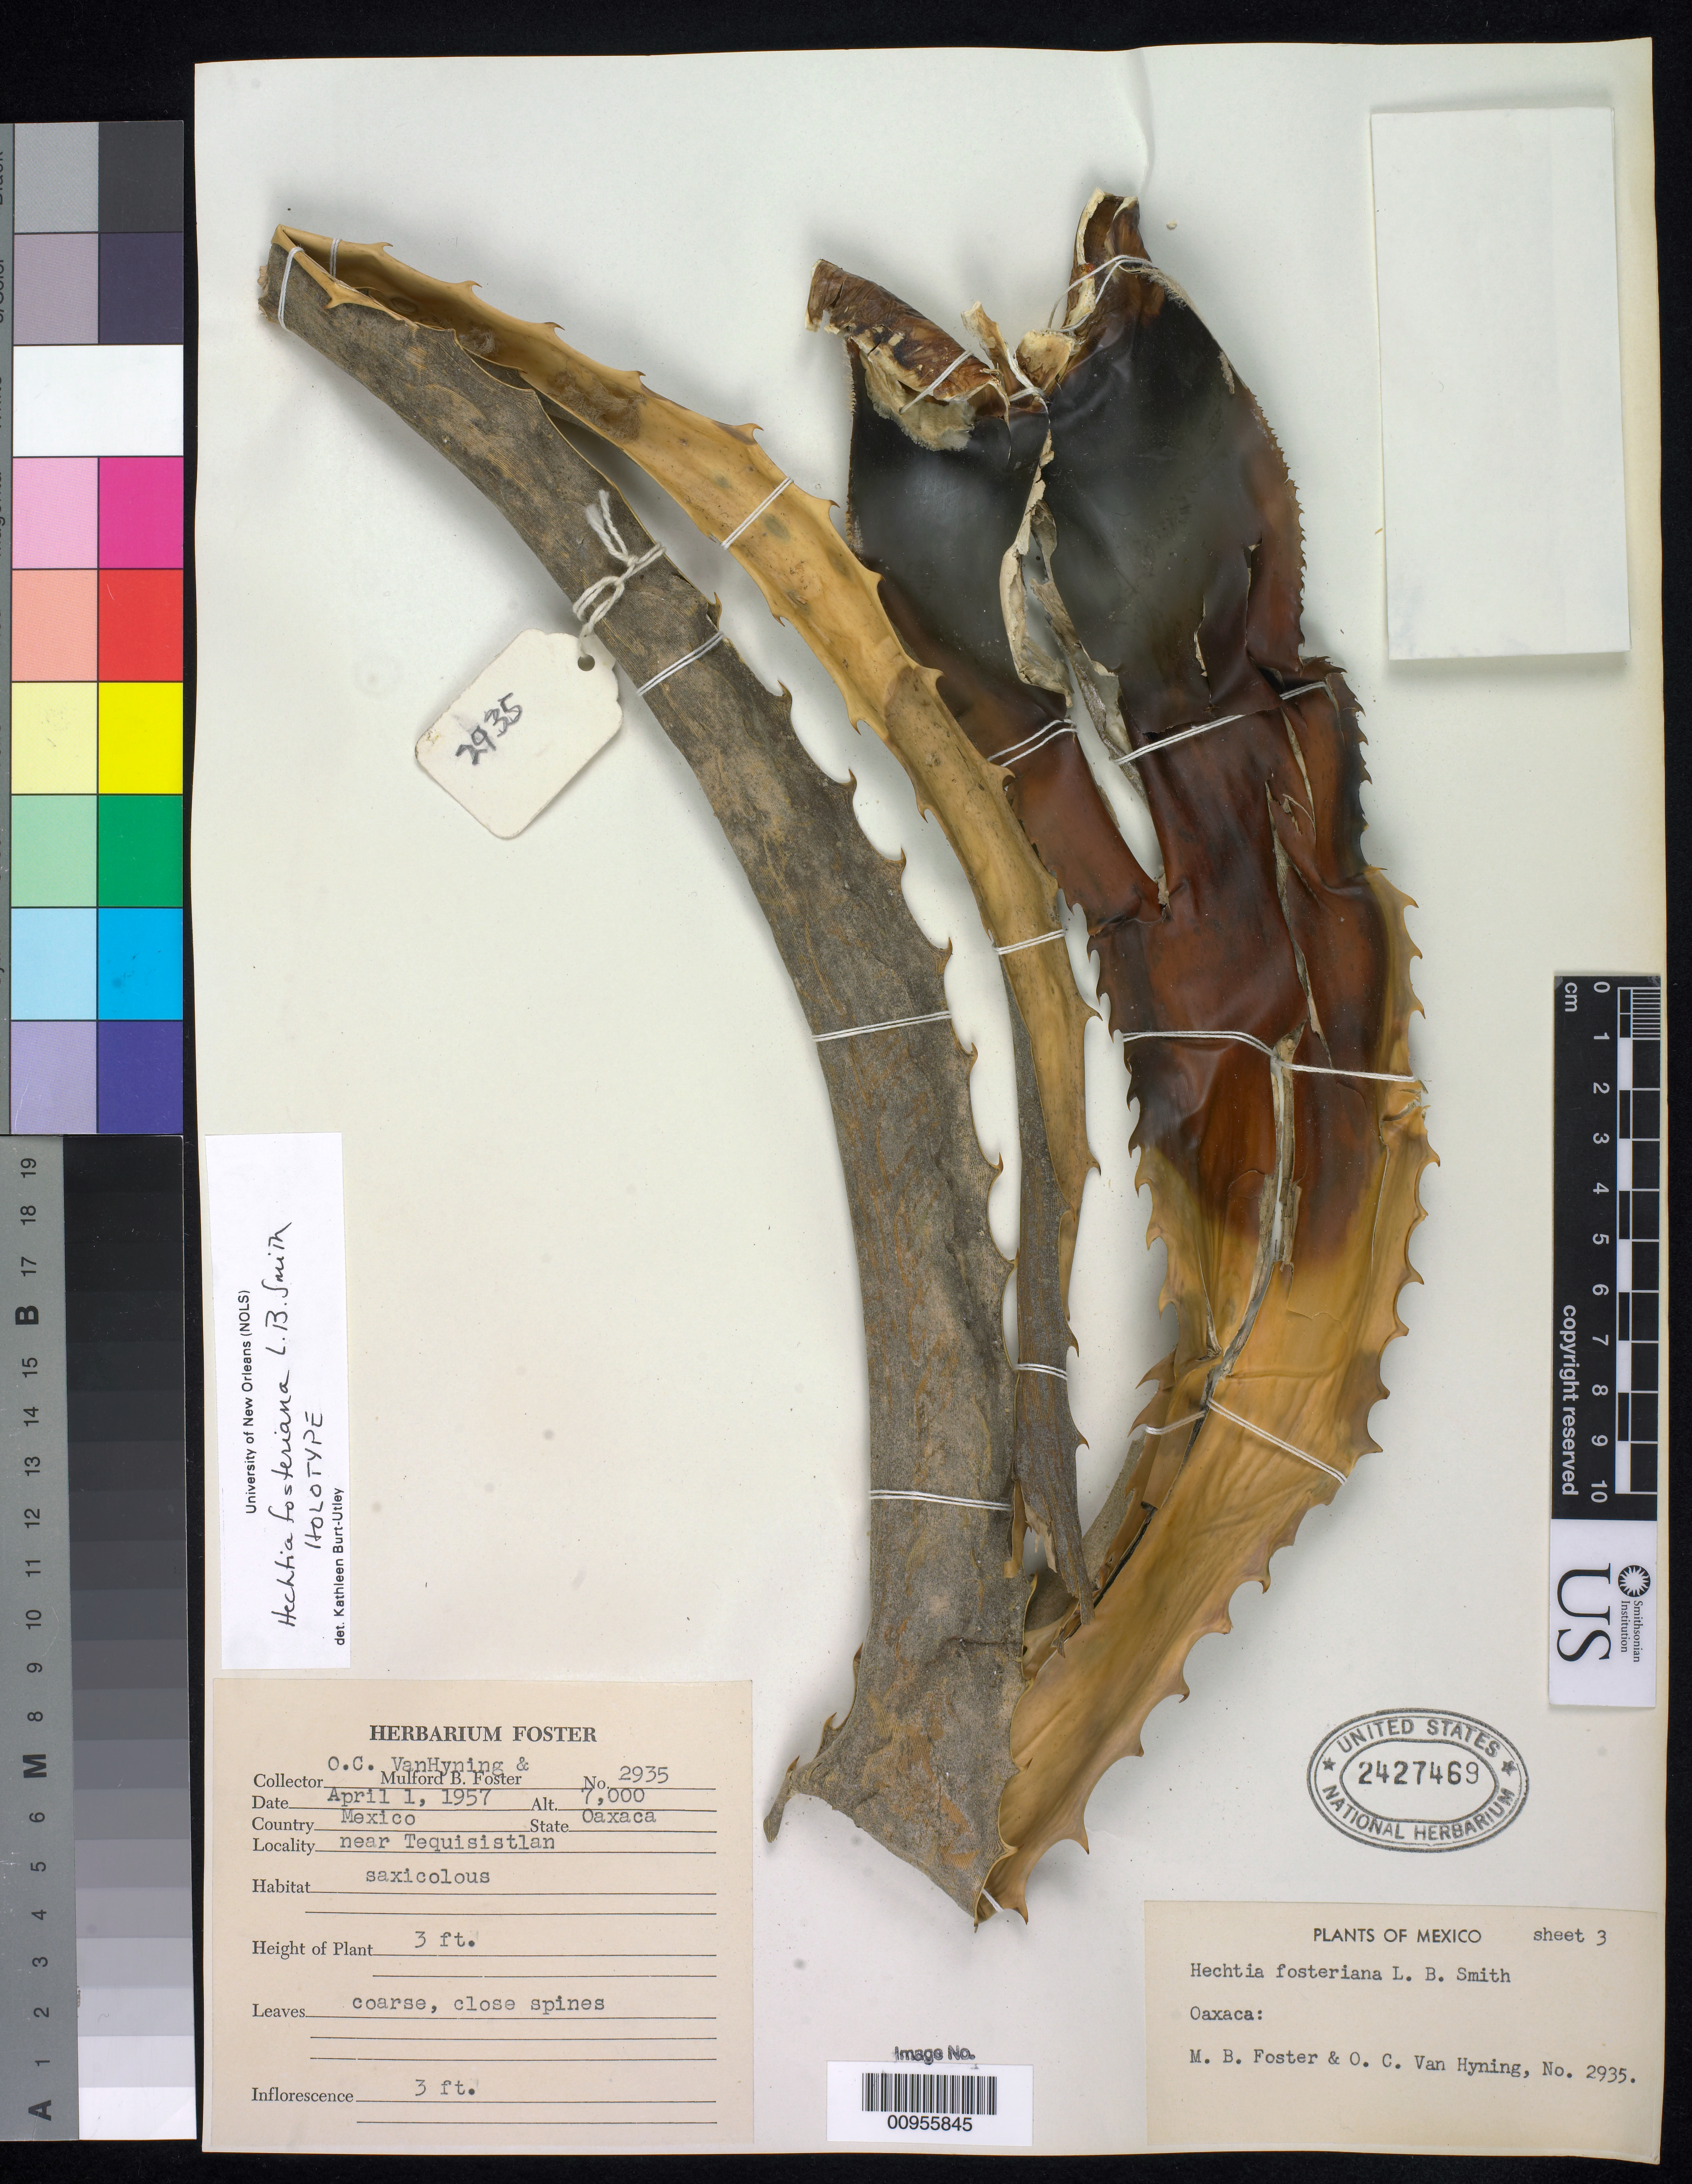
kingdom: Plantae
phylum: Tracheophyta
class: Liliopsida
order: Poales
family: Bromeliaceae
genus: Hechtia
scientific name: Hechtia fosteriana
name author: L.B. Sm.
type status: Holotype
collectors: M. B. Foster & O. Van Hyning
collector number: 2935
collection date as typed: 01 Apr 1957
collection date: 1957-04-01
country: Mexico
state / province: Oaxaca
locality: Near Tequisistlan.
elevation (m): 2100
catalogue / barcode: US 2427469